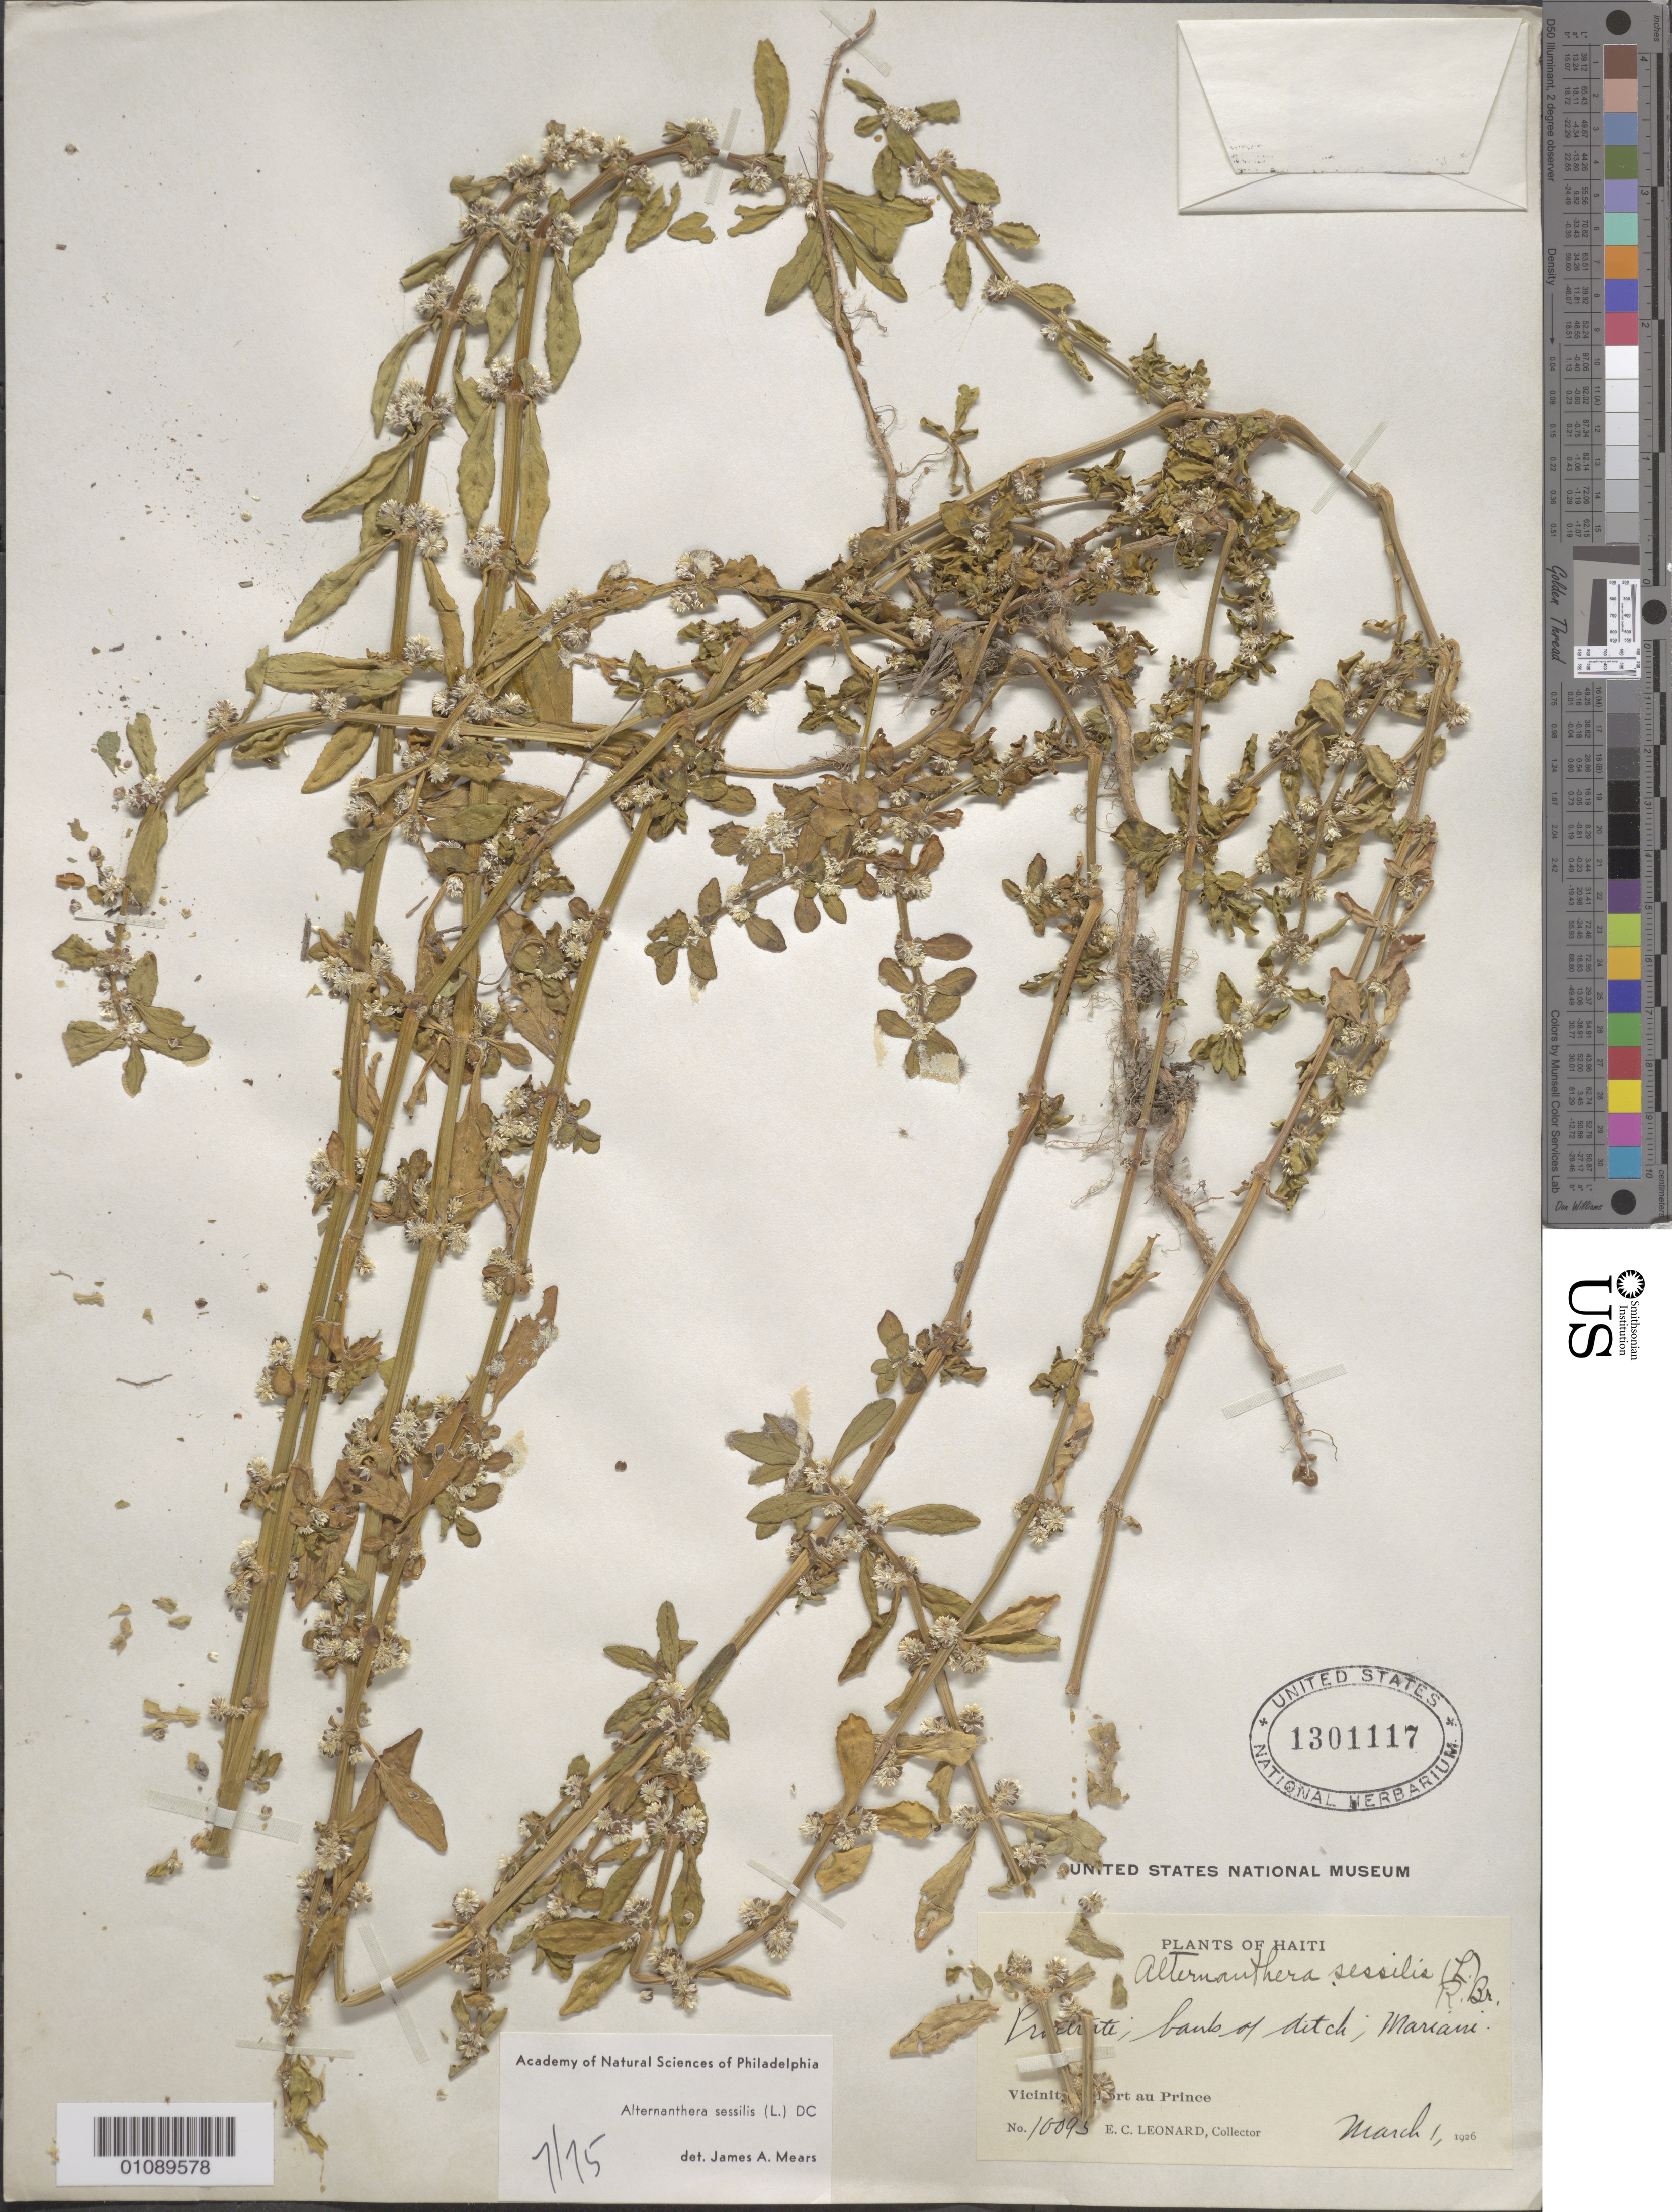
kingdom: Plantae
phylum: Tracheophyta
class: Magnoliopsida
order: Caryophyllales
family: Amaranthaceae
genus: Alternanthera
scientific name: Alternanthera sessilis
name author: (L.) DC.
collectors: E. C. Leonard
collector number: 10093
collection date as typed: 01 Mar 1926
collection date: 1926-03-01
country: Haiti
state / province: Óuest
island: Hispaniola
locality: Vicinitiy of Port au Prince, Mariani.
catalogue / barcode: US 1301117